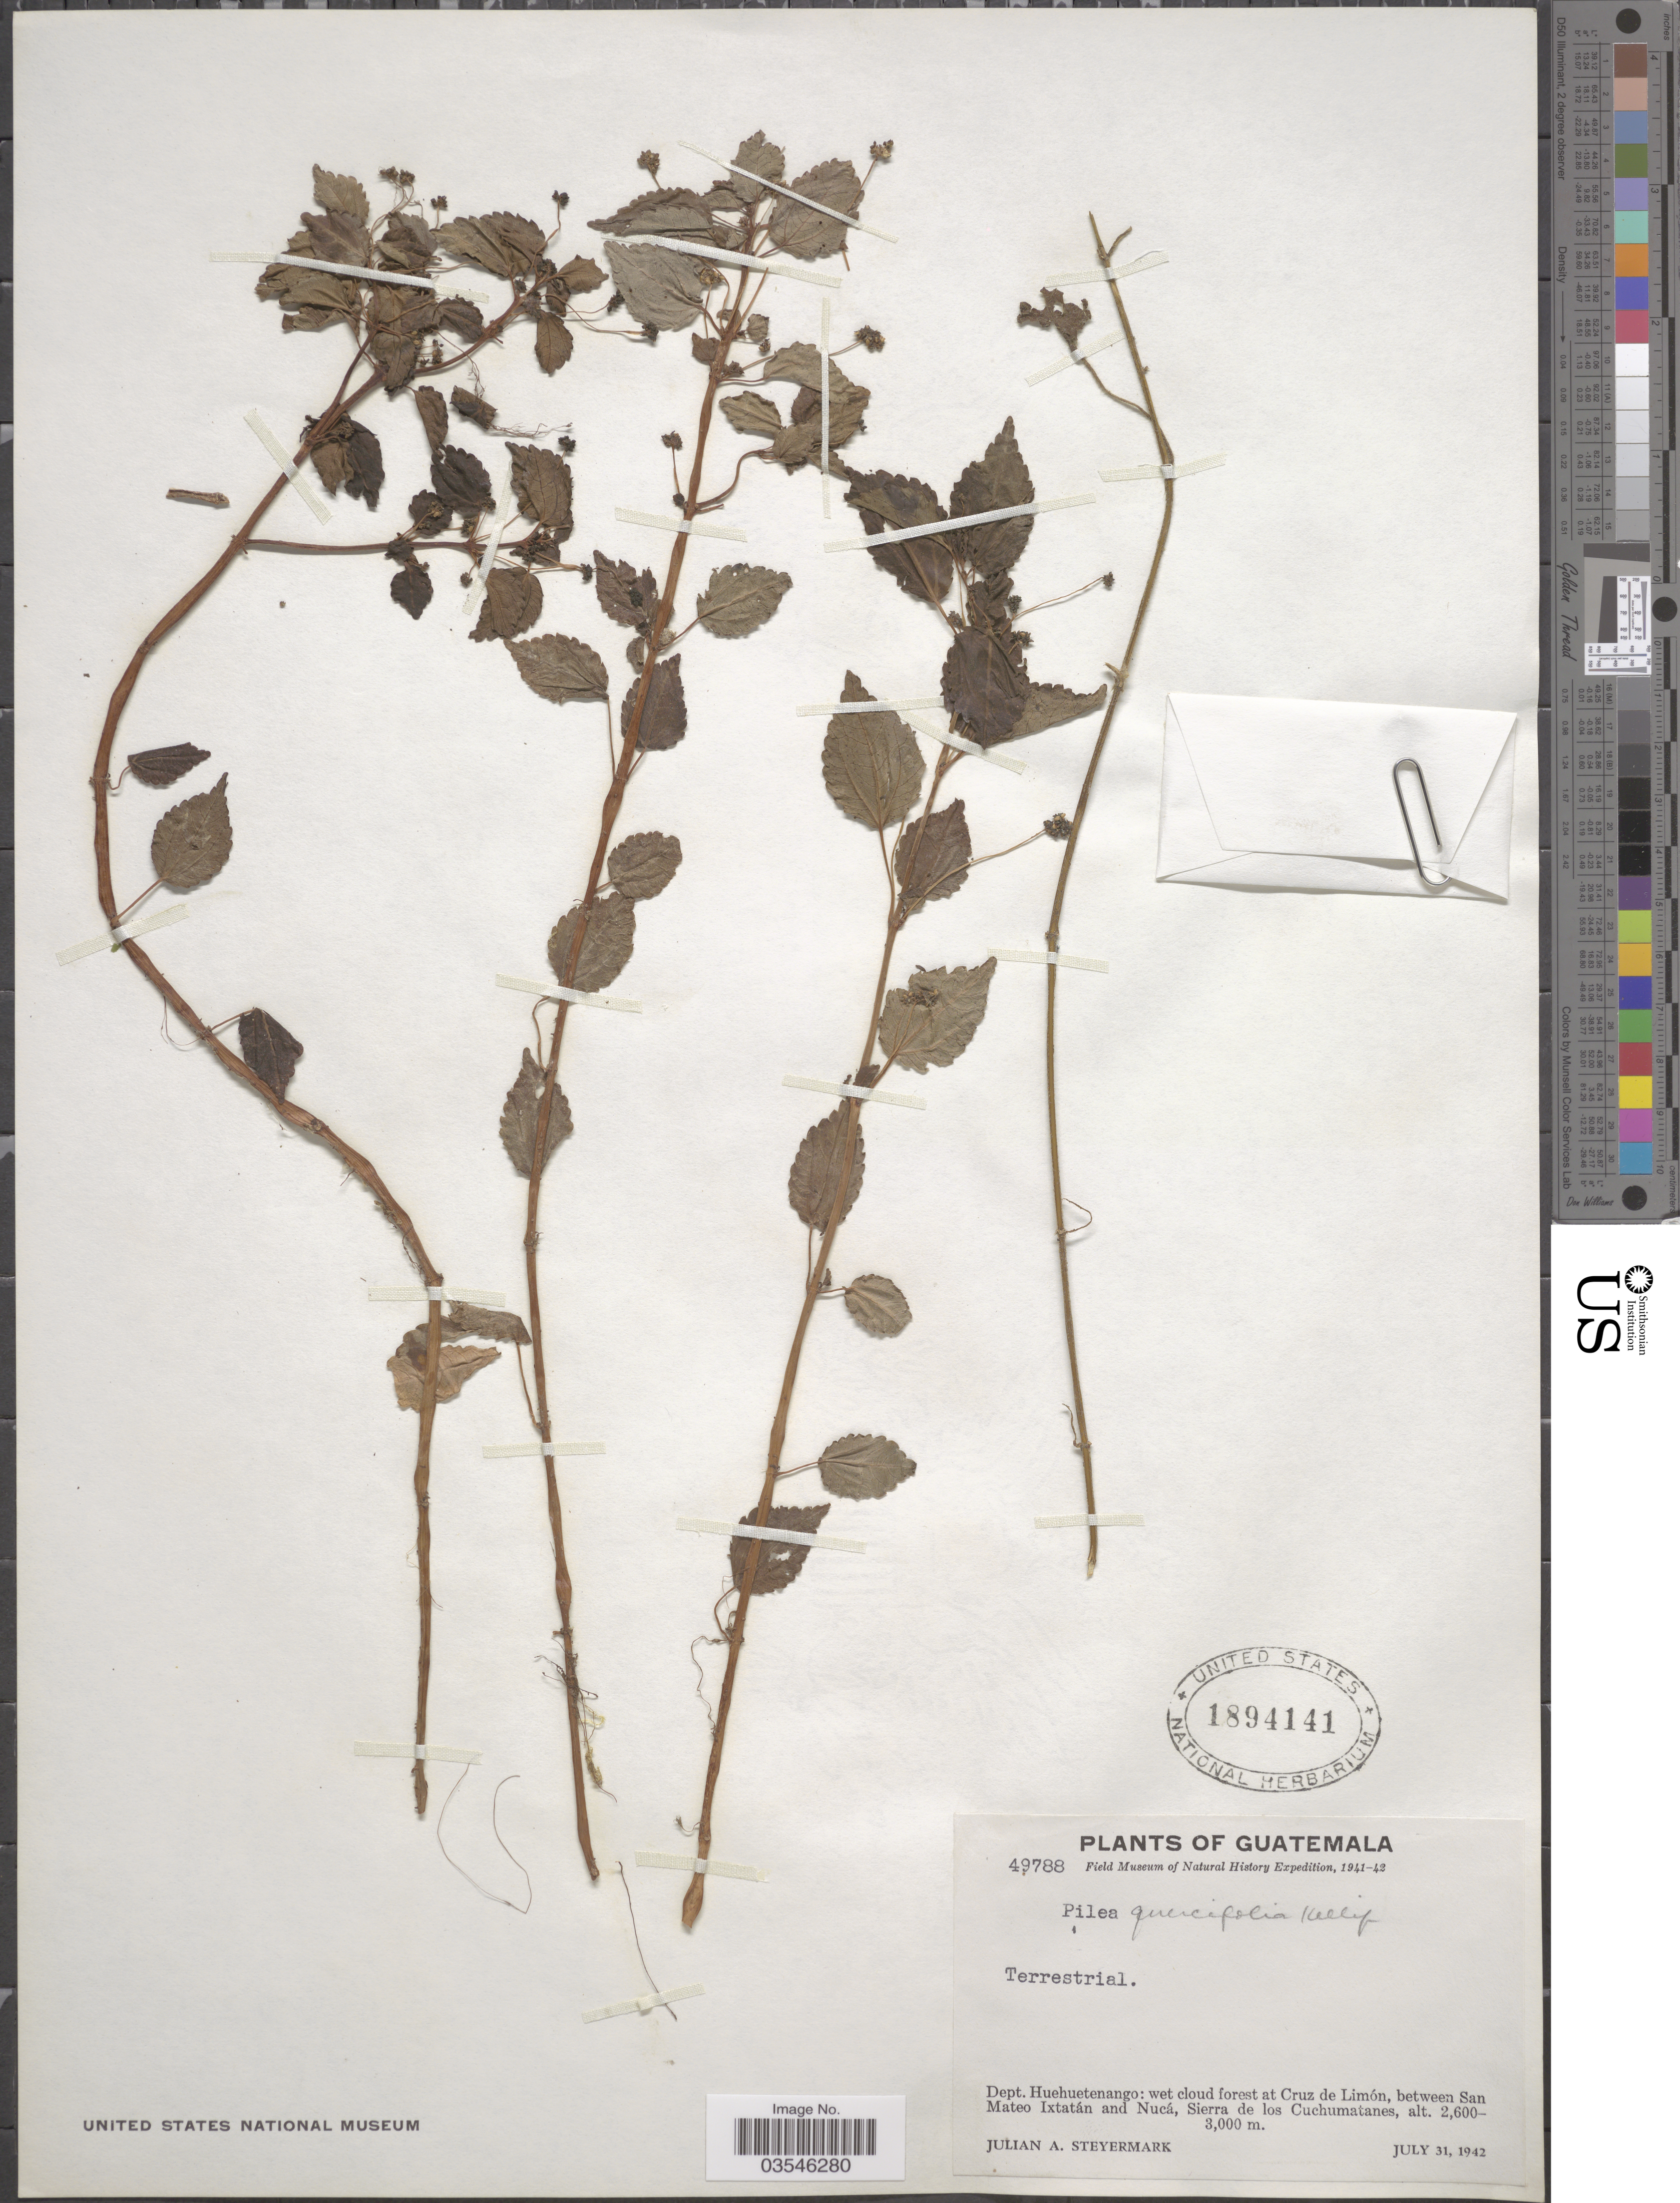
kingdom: Plantae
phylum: Tracheophyta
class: Magnoliopsida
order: Rosales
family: Urticaceae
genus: Pilea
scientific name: Pilea quercifolia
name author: Killip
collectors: J. Steyermark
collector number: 49788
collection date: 1942-07-31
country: Guatemala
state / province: Huehuetenango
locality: Terrestrial. Dept. Huehuetenango: wet cloud forest at Cruz de Limón, between San Mateo Ixtatán and Nucá, Sierra de los Cuchumatanes.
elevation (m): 2600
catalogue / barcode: US 1894141